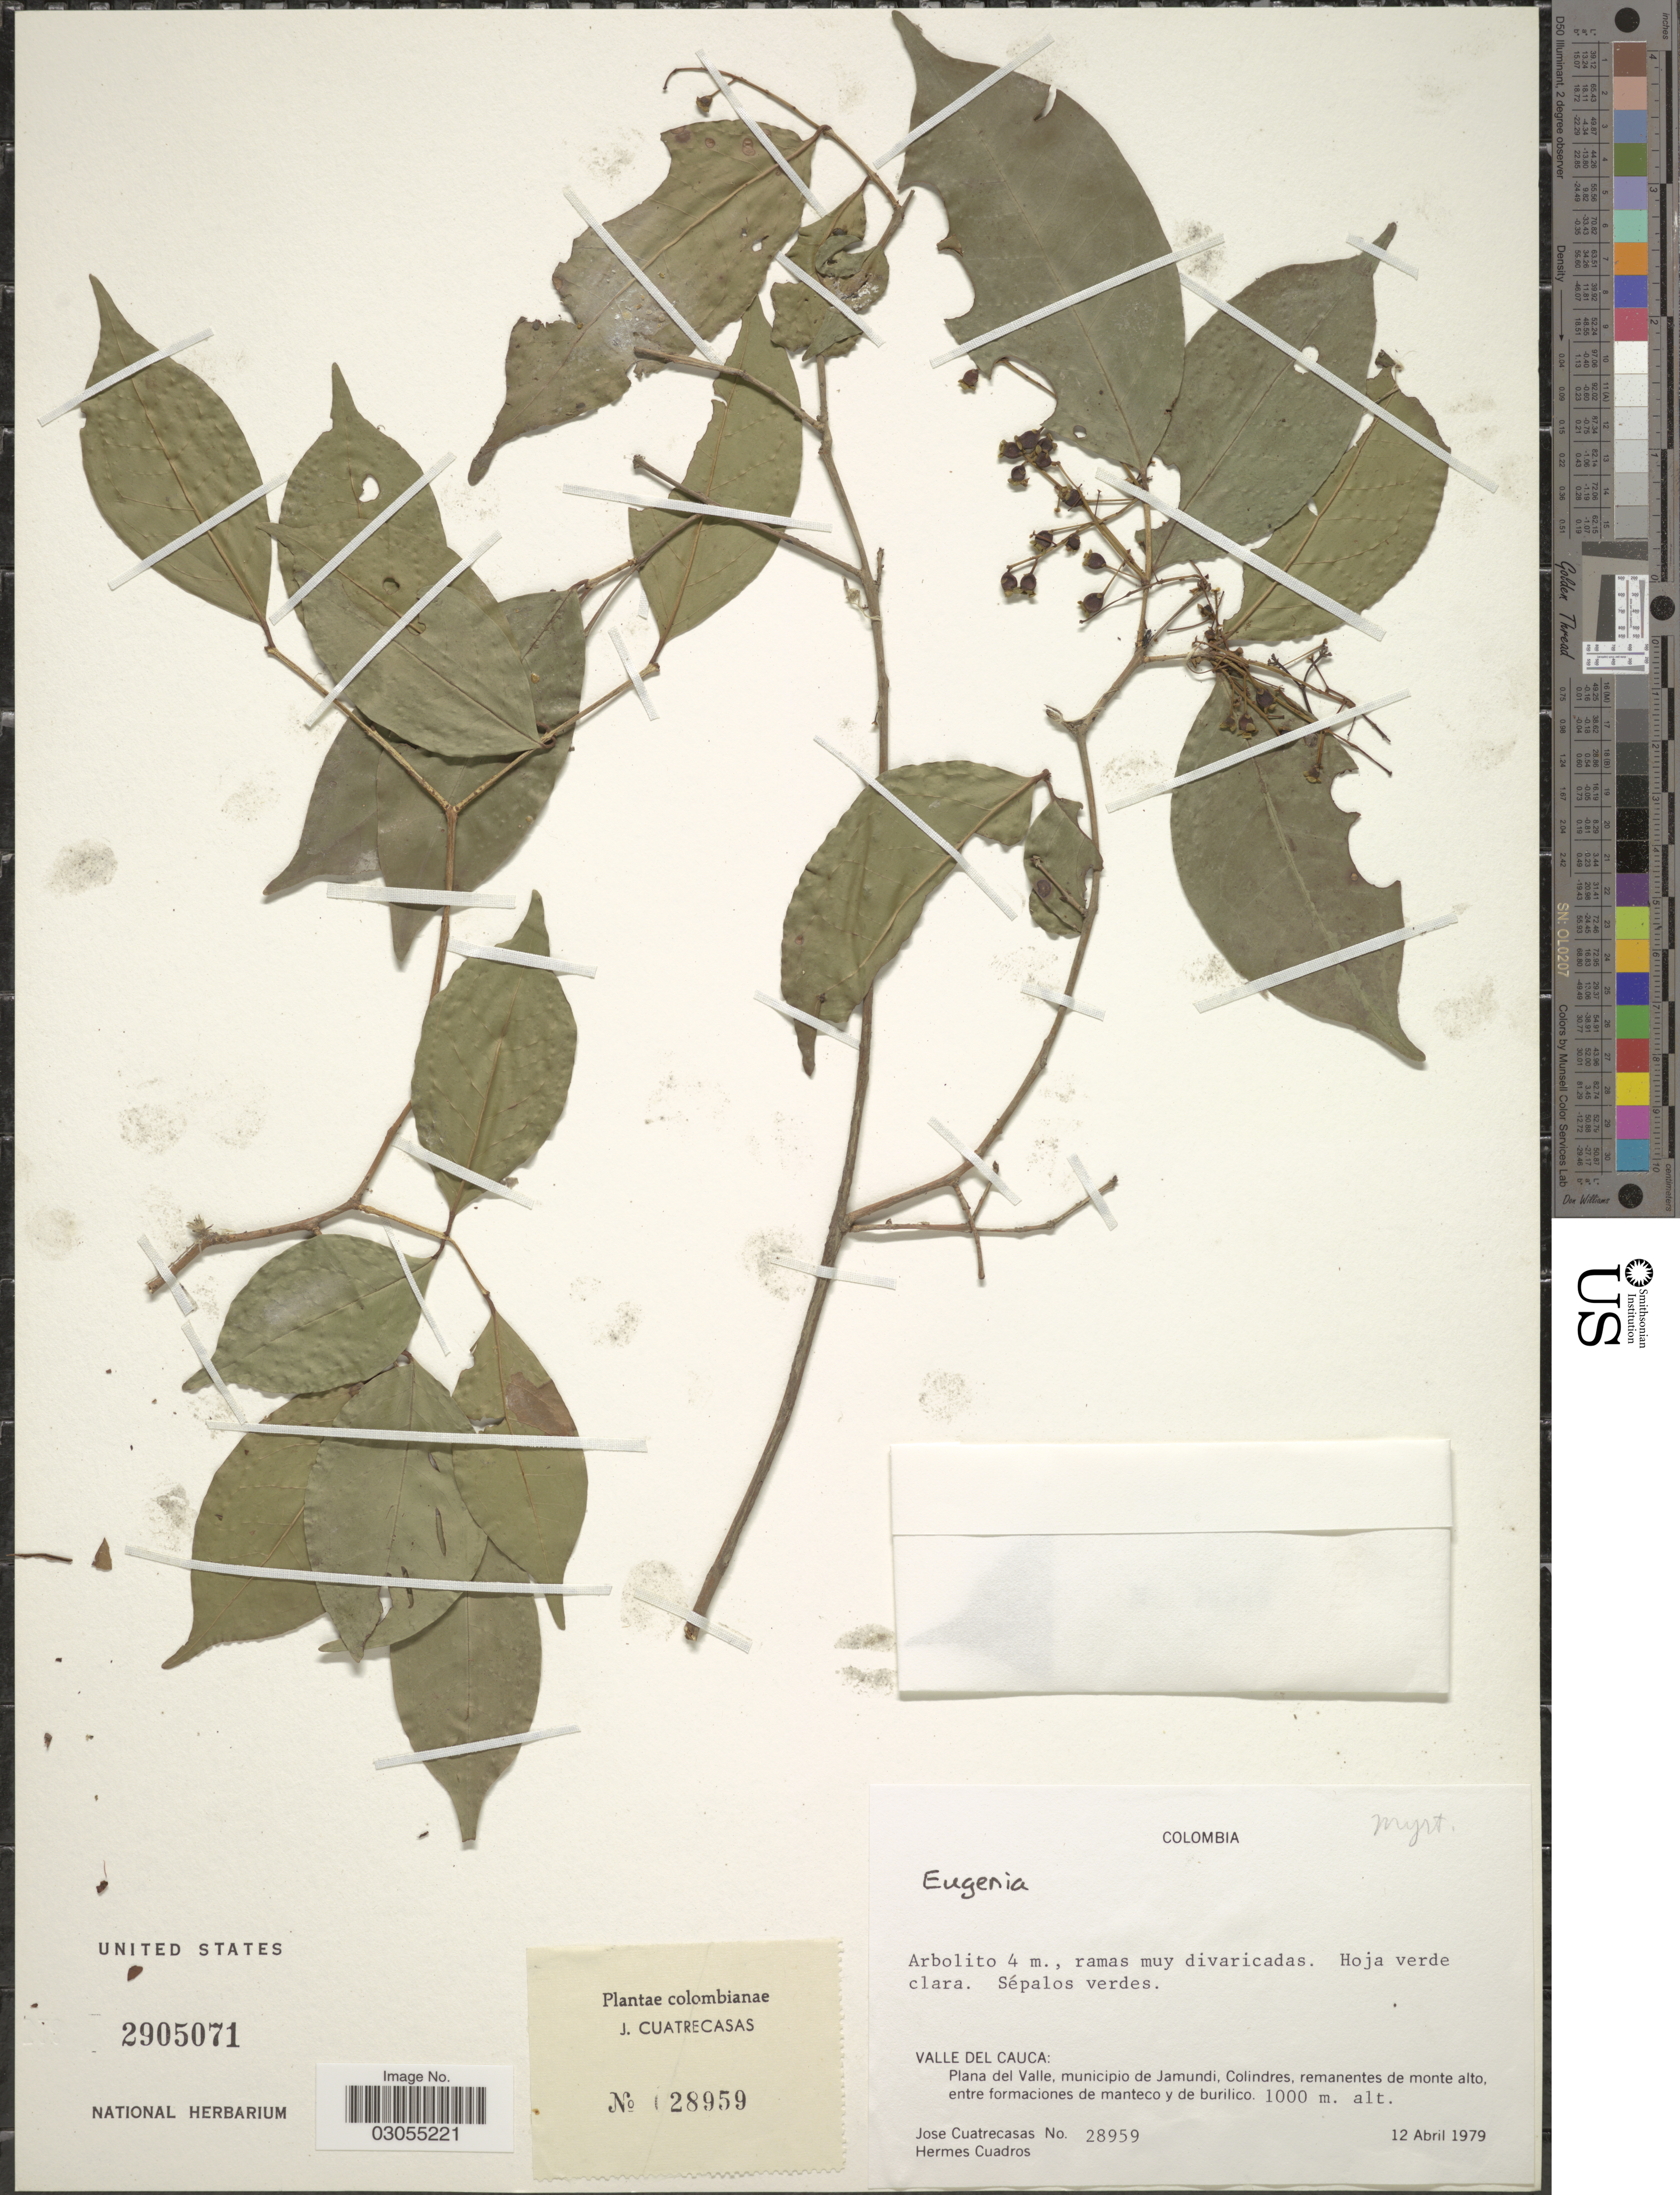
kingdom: Plantae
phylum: Tracheophyta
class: Magnoliopsida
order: Myrtales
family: Myrtaceae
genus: Eugenia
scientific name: Eugenia sp.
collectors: J. Cuatrecasas & H. Cuadros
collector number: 28959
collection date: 1979-04-12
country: Colombia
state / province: Valle del Cauca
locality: Plana del Valle, municipio de Jamundi, Colindres, remanentes de monte alto entre formaciones de manteco y de burilico.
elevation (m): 1000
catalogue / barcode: US 2905071